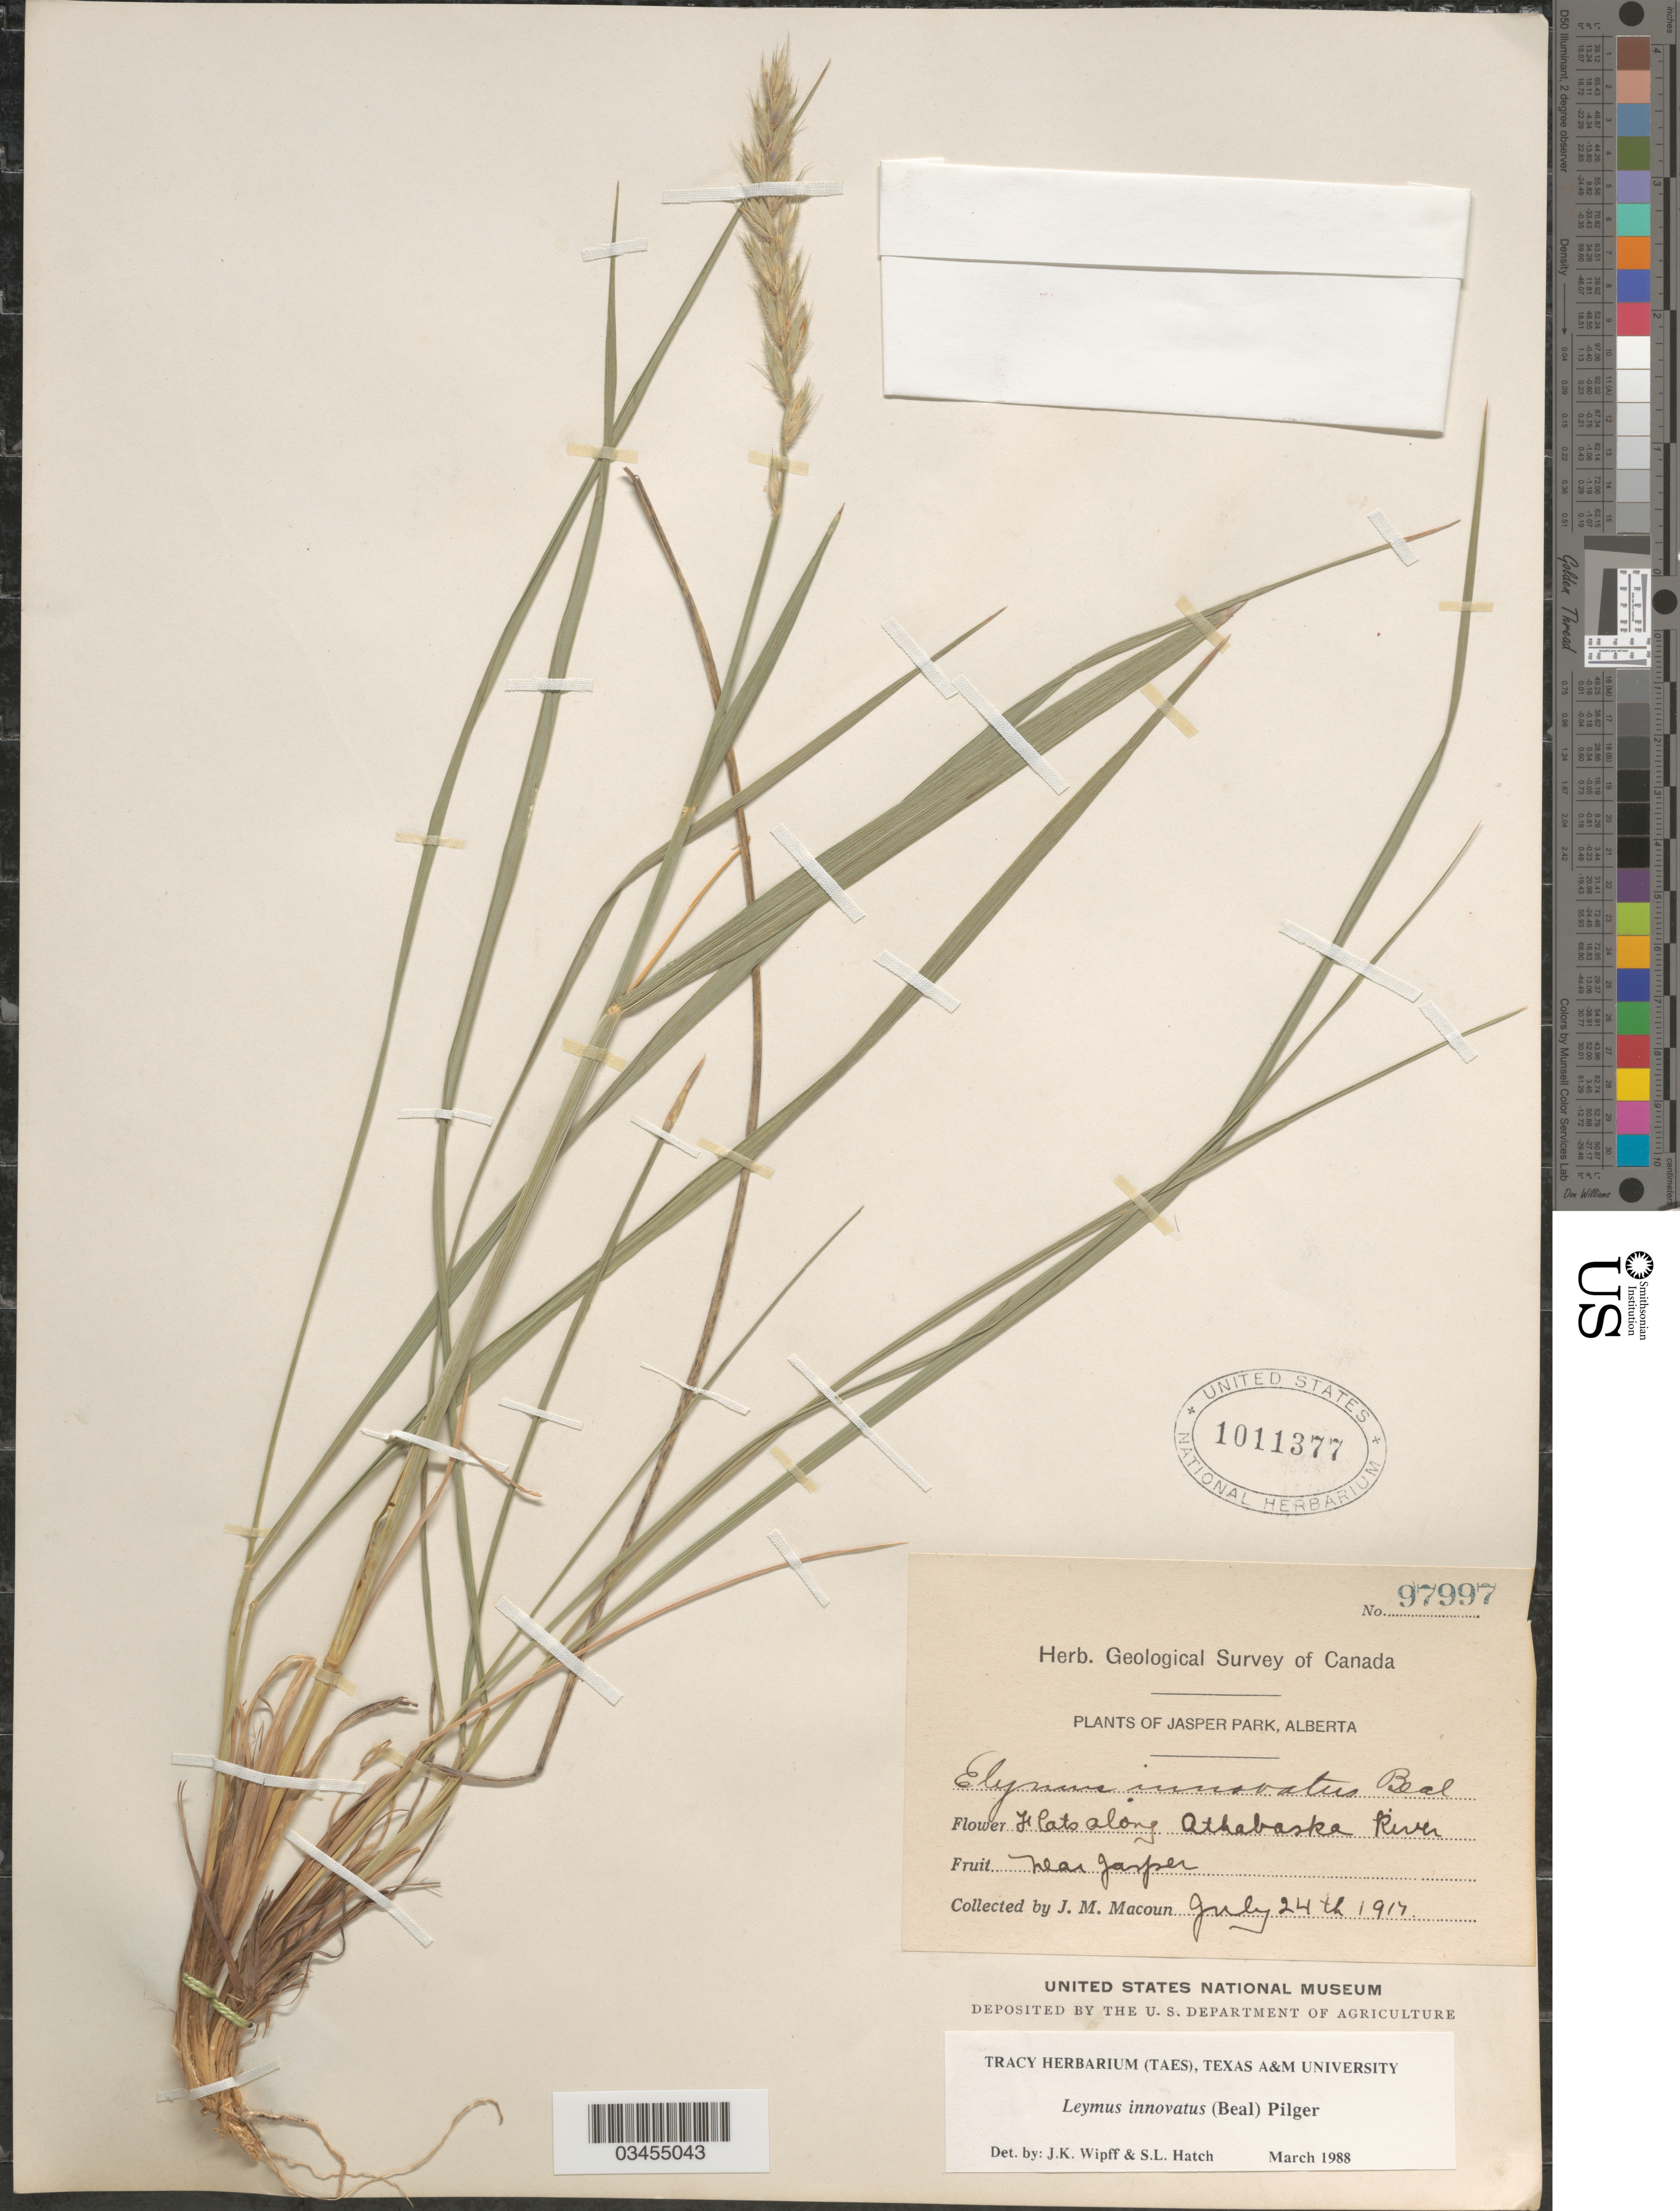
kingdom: Plantae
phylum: Tracheophyta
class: Liliopsida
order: Poales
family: Poaceae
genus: Leymus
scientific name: Leymus innovatus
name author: (W.J. Beal) Pilg.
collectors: J. M. Macoun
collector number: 97997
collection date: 1917-07-24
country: Canada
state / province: Alberta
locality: Geological Survey of Canada. Jasper Park. Flats along Athabaska River. Near Jasper.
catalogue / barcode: US 1011377